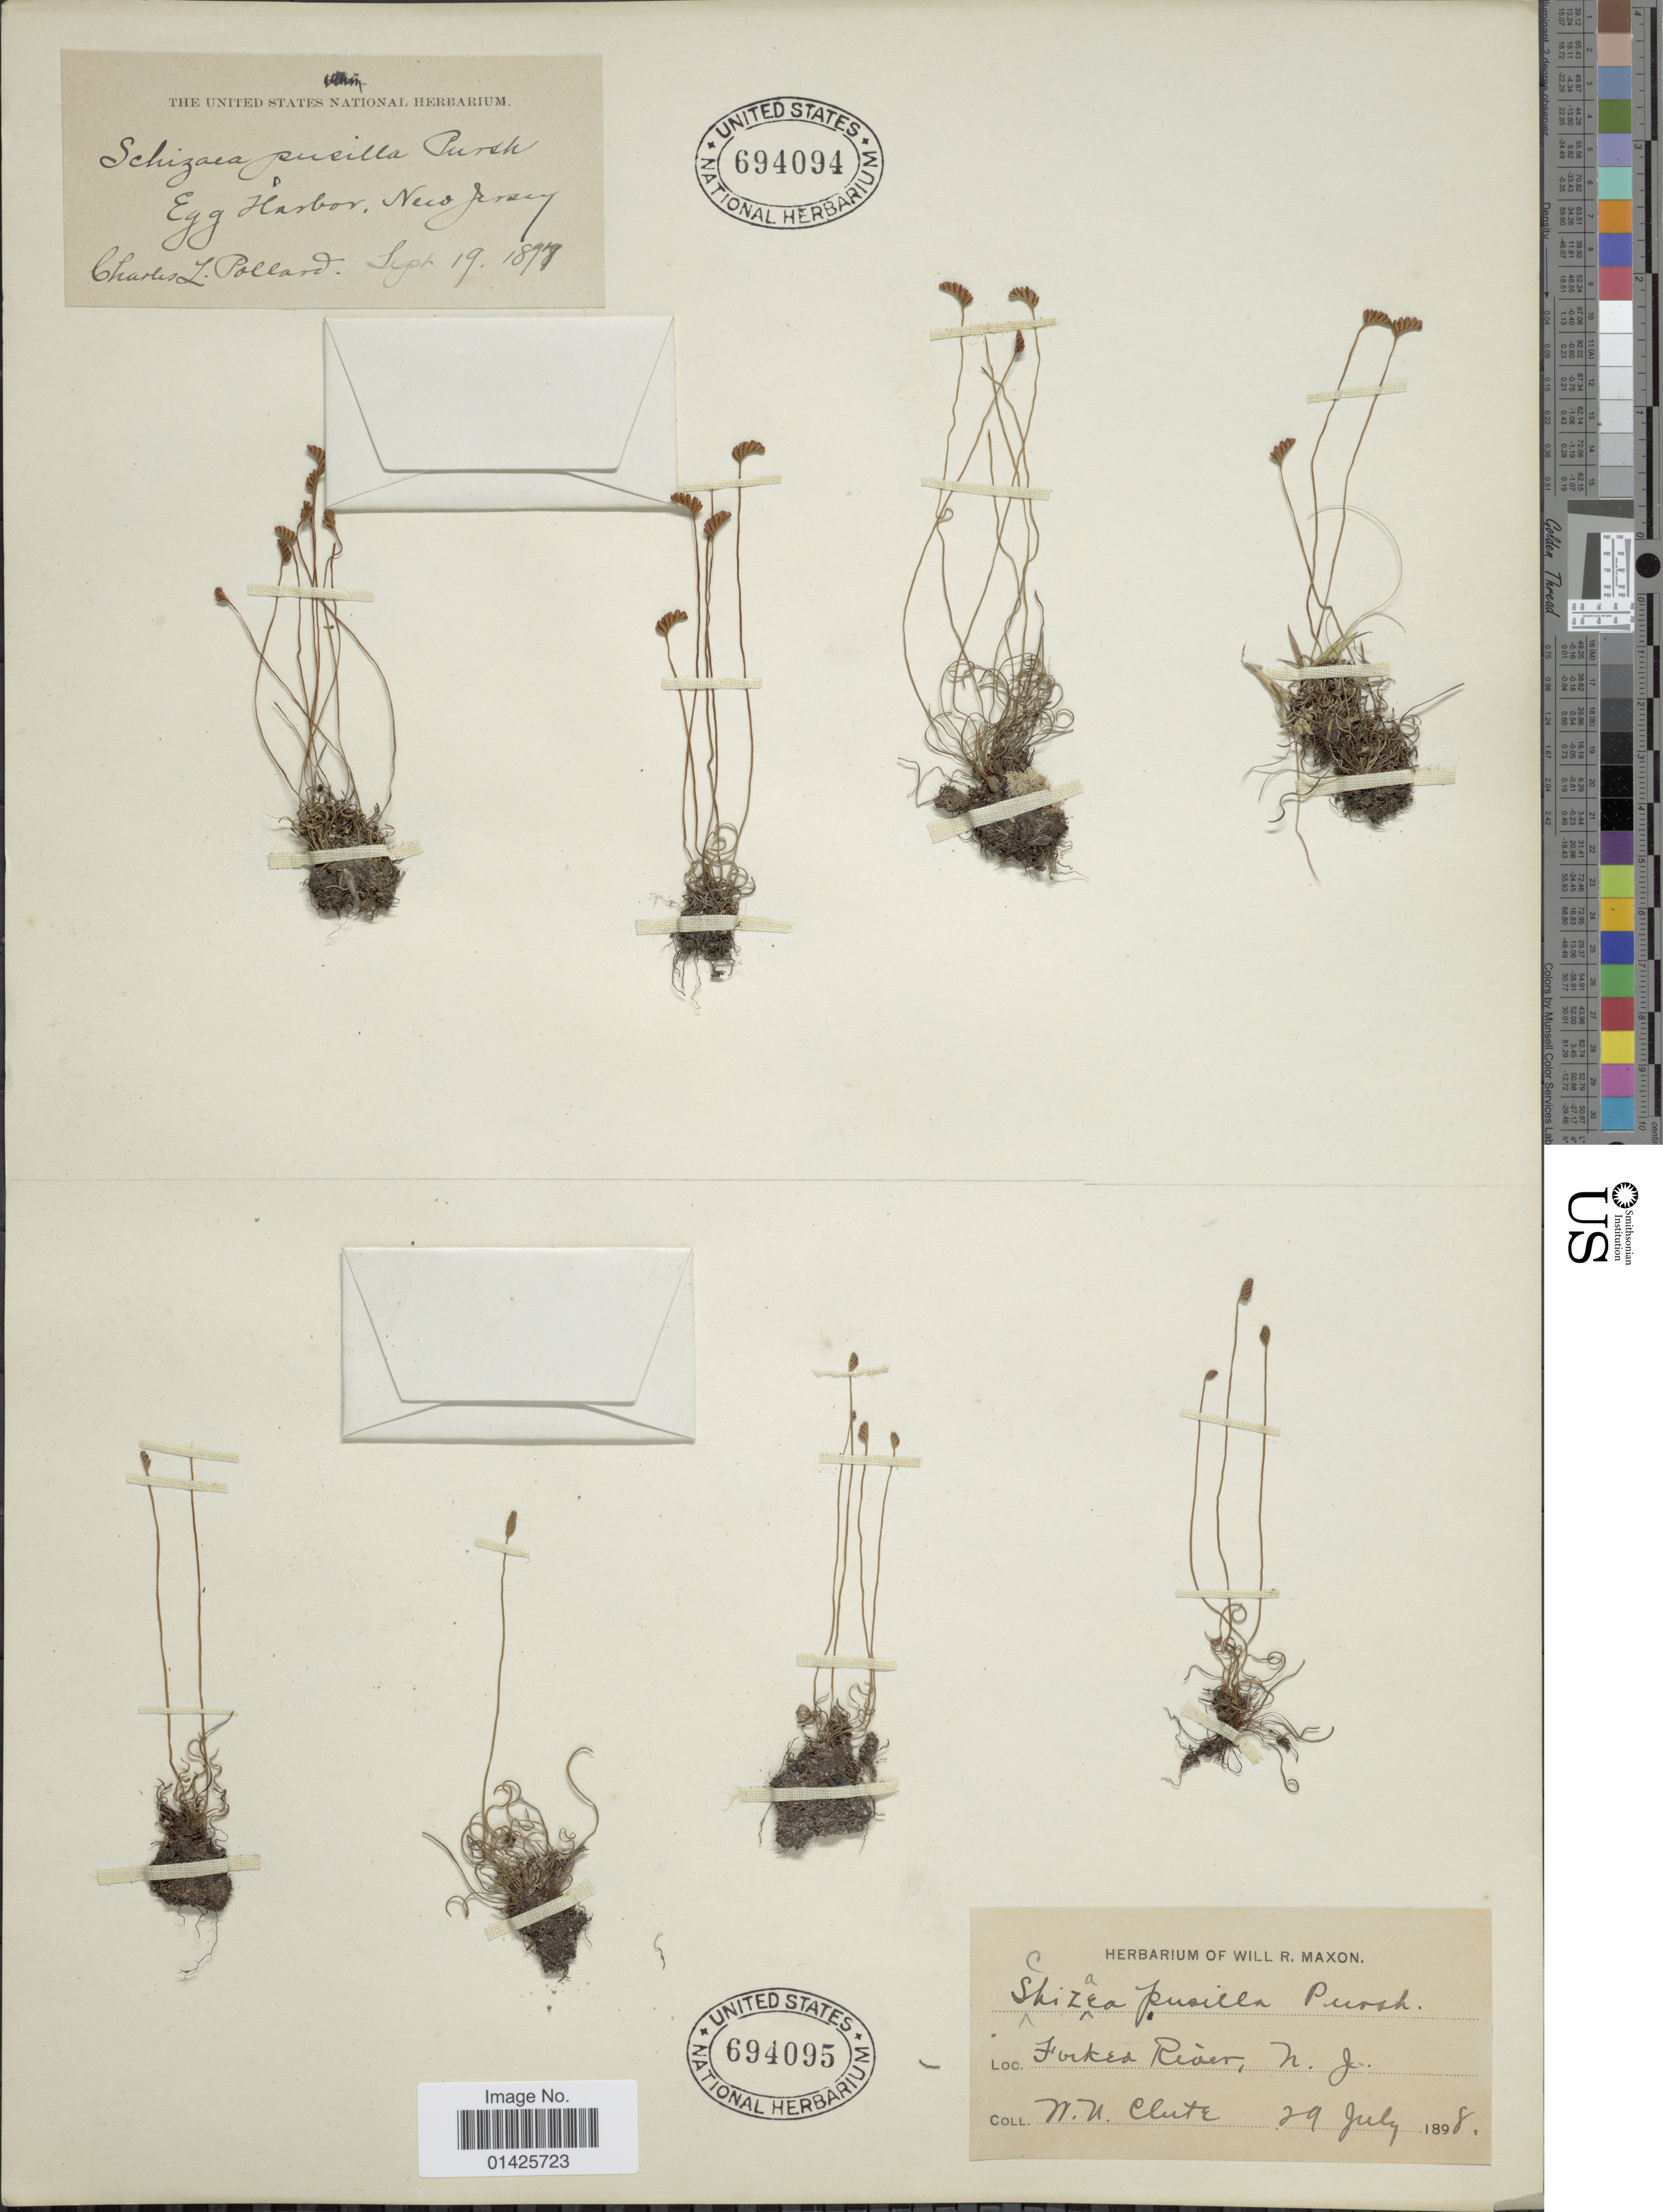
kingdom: Plantae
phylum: Tracheophyta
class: Polypodiopsida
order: Schizaeales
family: Schizaeaceae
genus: Schizaea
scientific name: Schizaea pusilla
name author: Pursh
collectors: C. L. Pollard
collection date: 1898-09-19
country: United States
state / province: New Jersey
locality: Egg Harbor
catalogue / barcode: US 694094